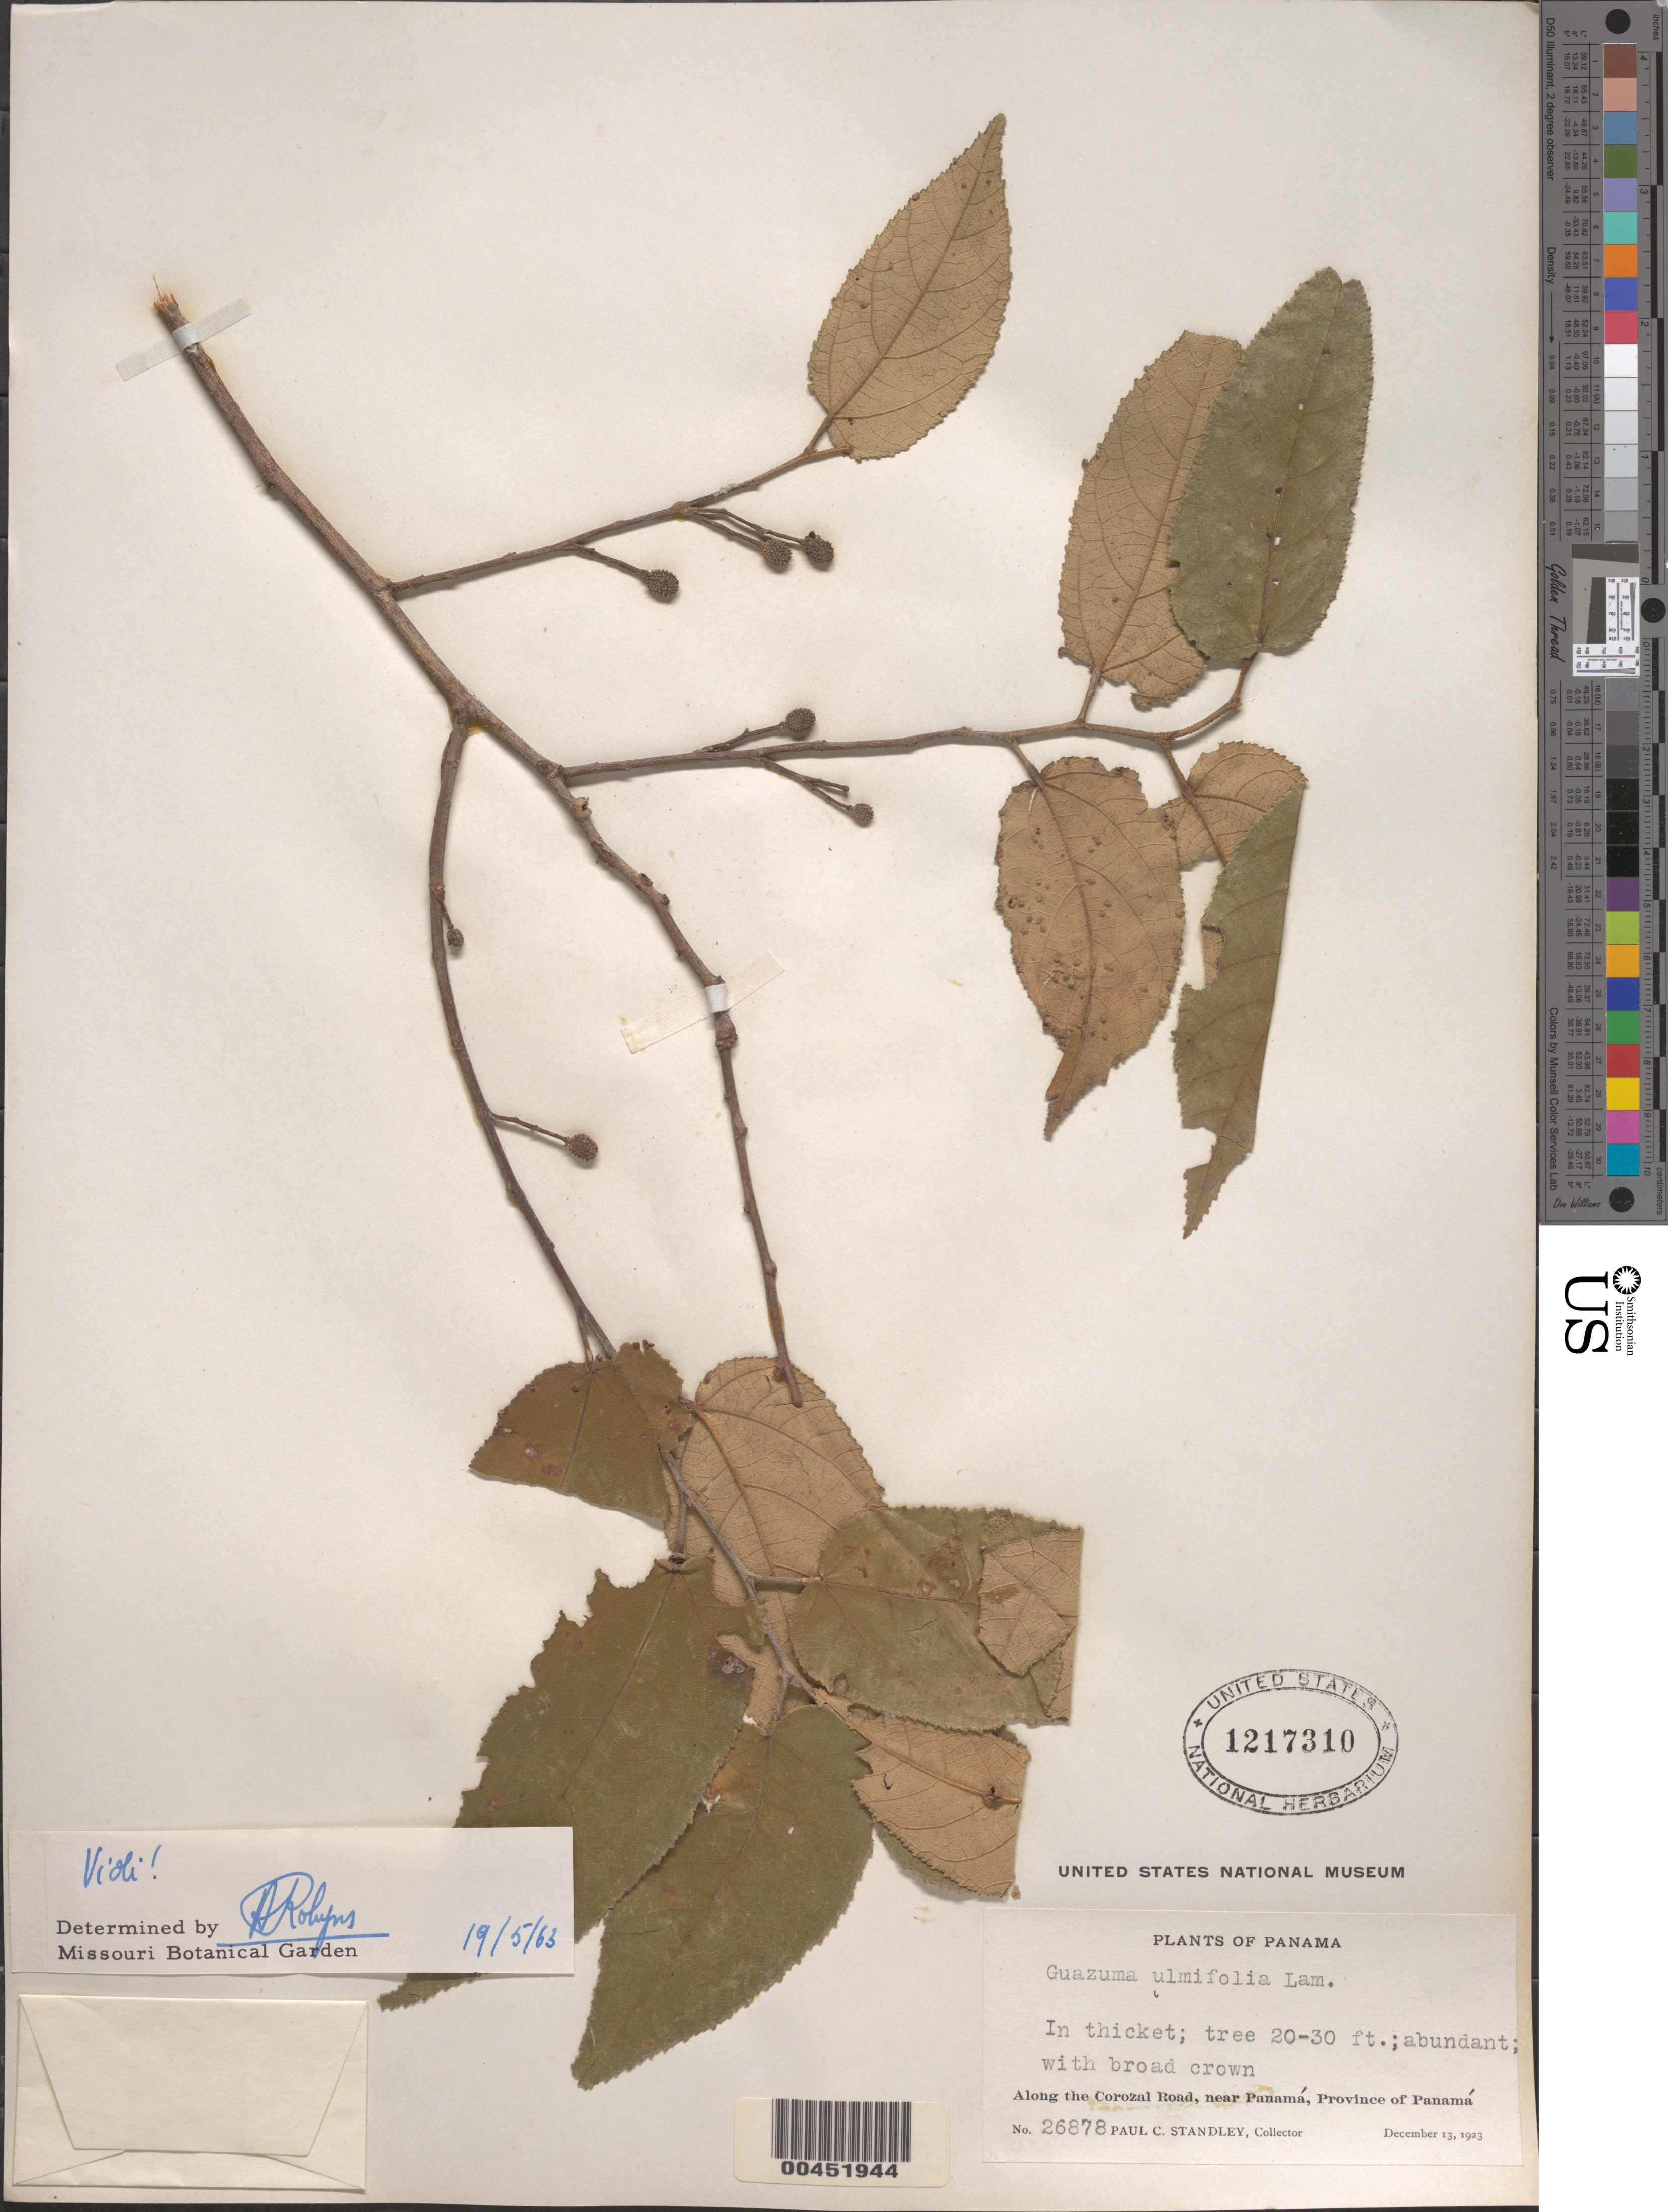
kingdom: Plantae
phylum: Tracheophyta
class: Magnoliopsida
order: Malvales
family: Malvaceae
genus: Guazuma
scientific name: Guazuma ulmifolia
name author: Lam.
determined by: Robyns, A. G. M.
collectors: P. C. Standley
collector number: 26878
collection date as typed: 13 Dec 1923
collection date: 1923-12-13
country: Panama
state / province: Panamá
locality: Along the Corozal Road, near Panamá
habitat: thicket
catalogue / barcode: US 1217310